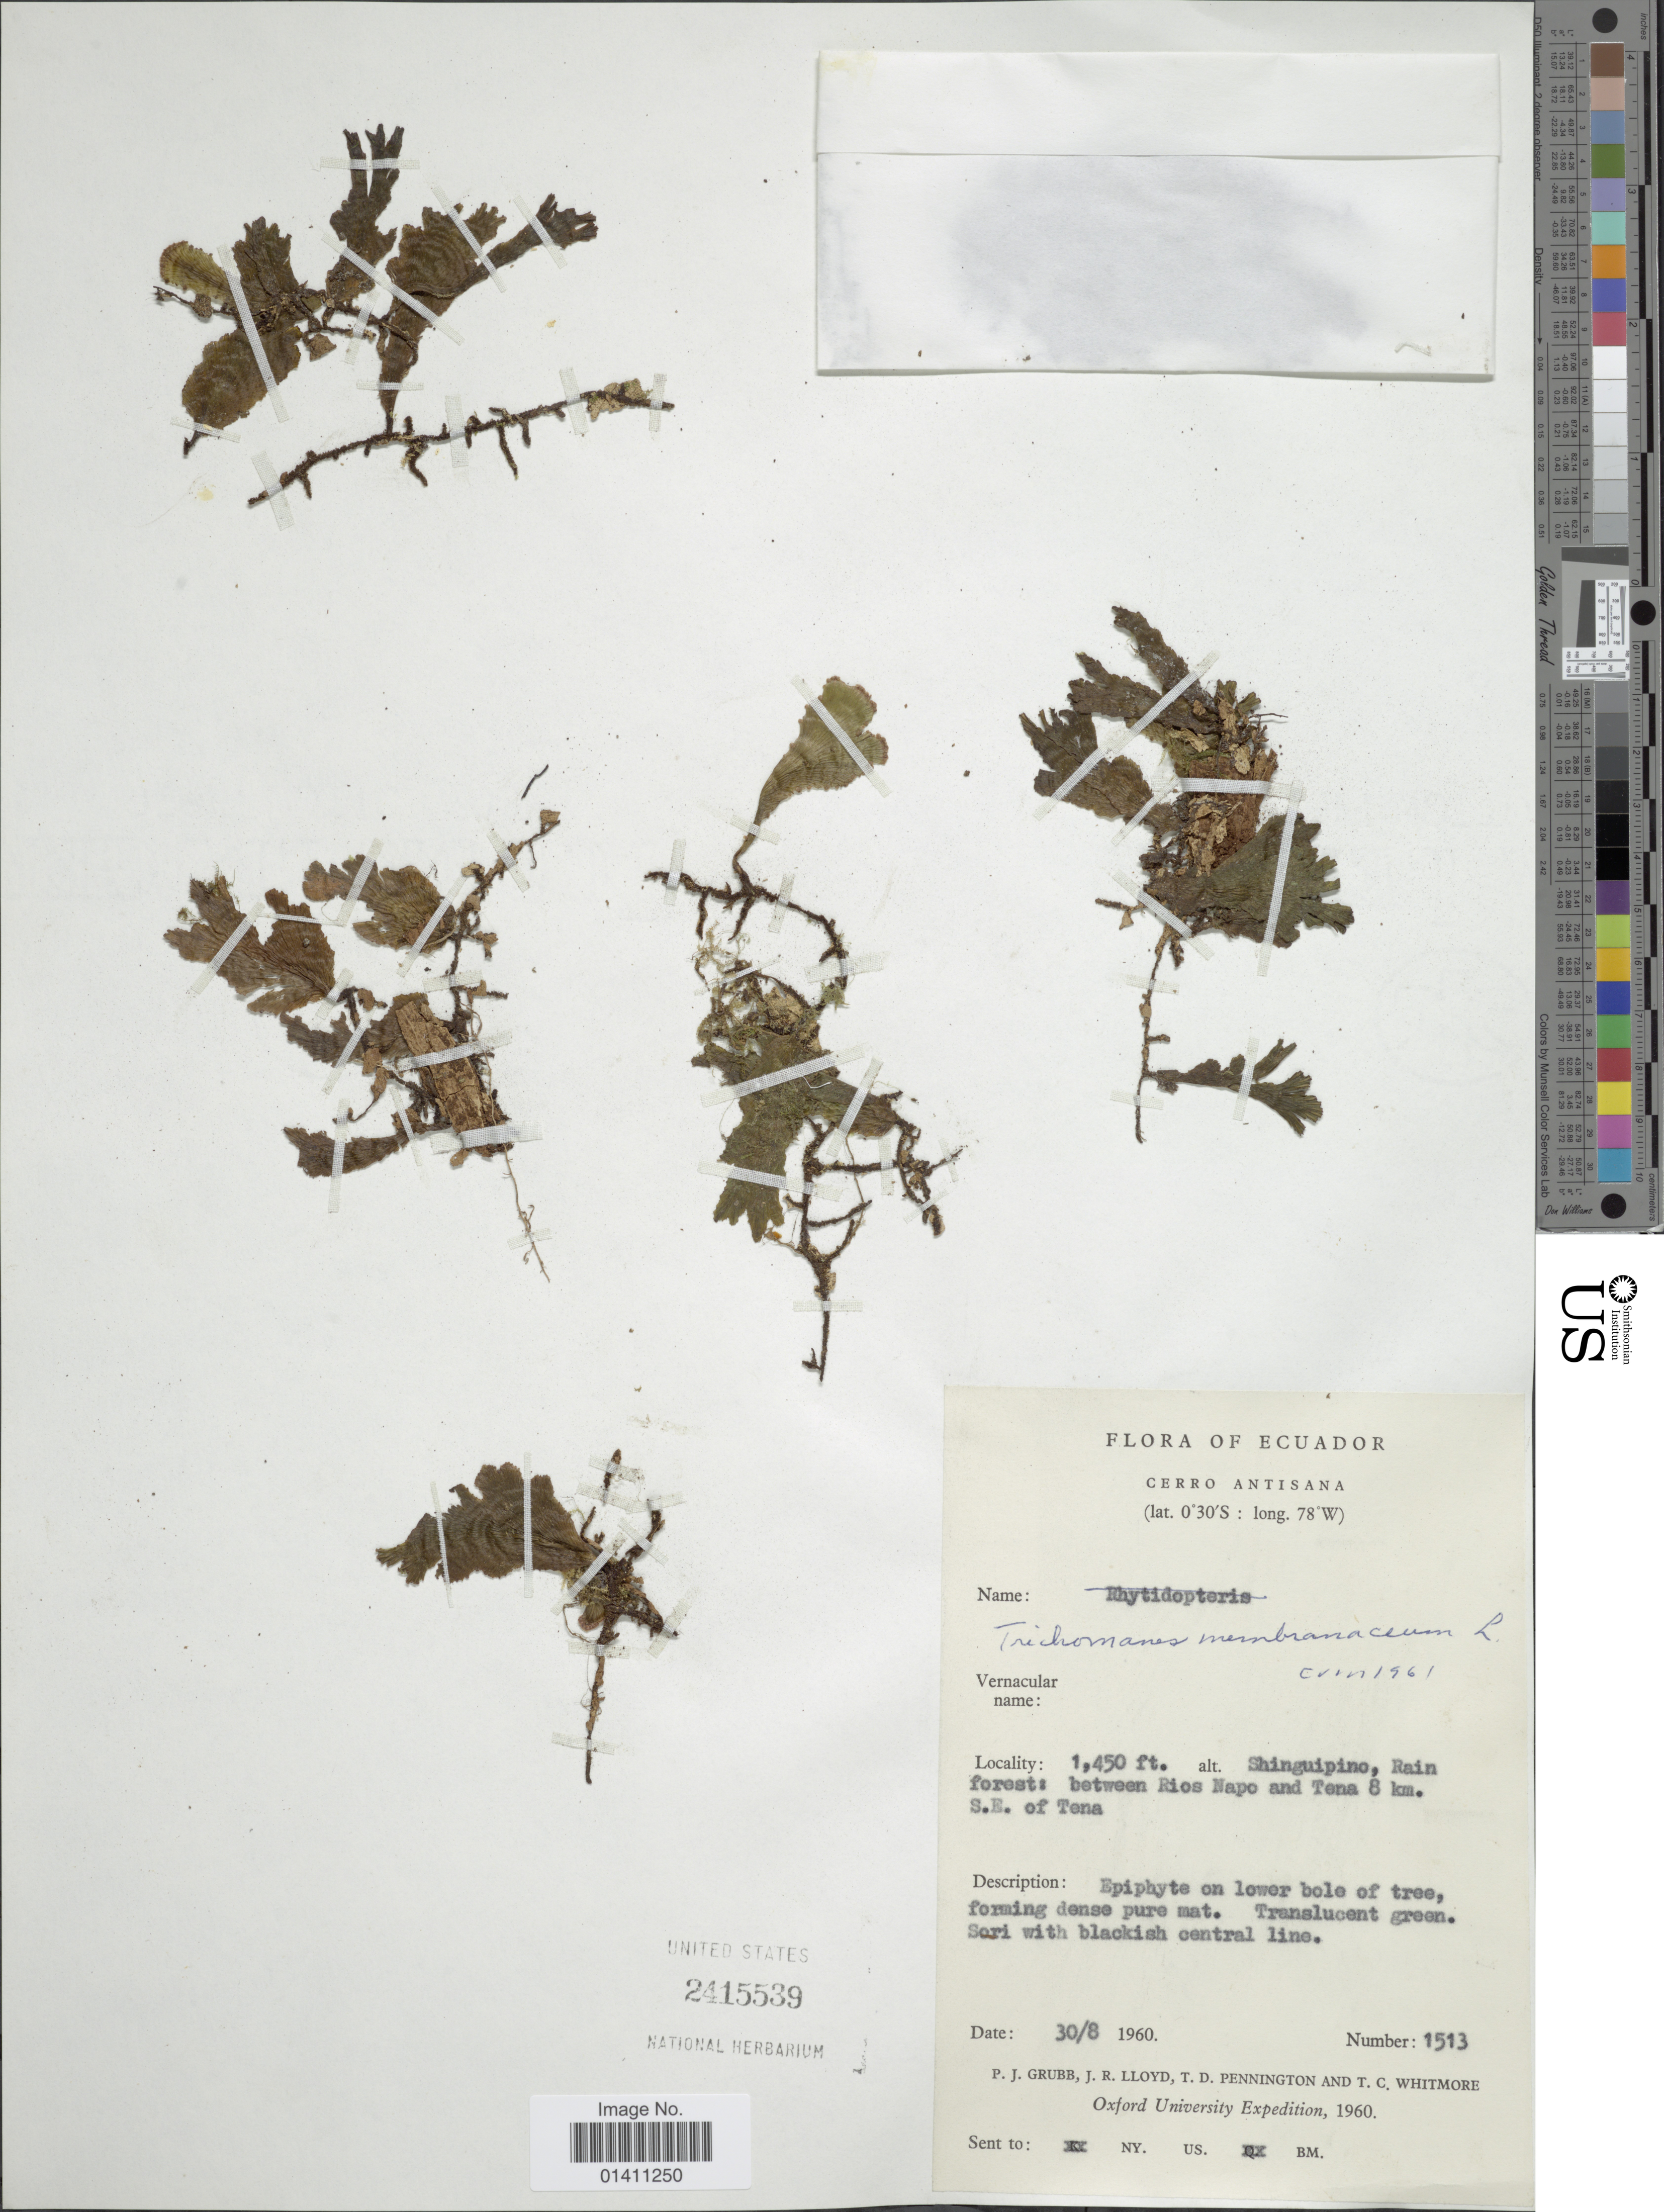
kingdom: Plantae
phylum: Tracheophyta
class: Polypodiopsida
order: Hymenophyllales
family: Hymenophyllaceae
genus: Didymoglossum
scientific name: Didymoglossum membranaceum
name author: (L.) Vareschi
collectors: P. J. Grubb, J. R. Lloyd, T. D. Pennington & T. C. Whitmore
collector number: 1513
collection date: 1960-08-30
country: Ecuador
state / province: Napo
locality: Cerro Antisana. Shinguipino, rain fore1st: between Rios Napo and Tena 8 km. S.E. of Tena.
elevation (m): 442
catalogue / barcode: US 2415539